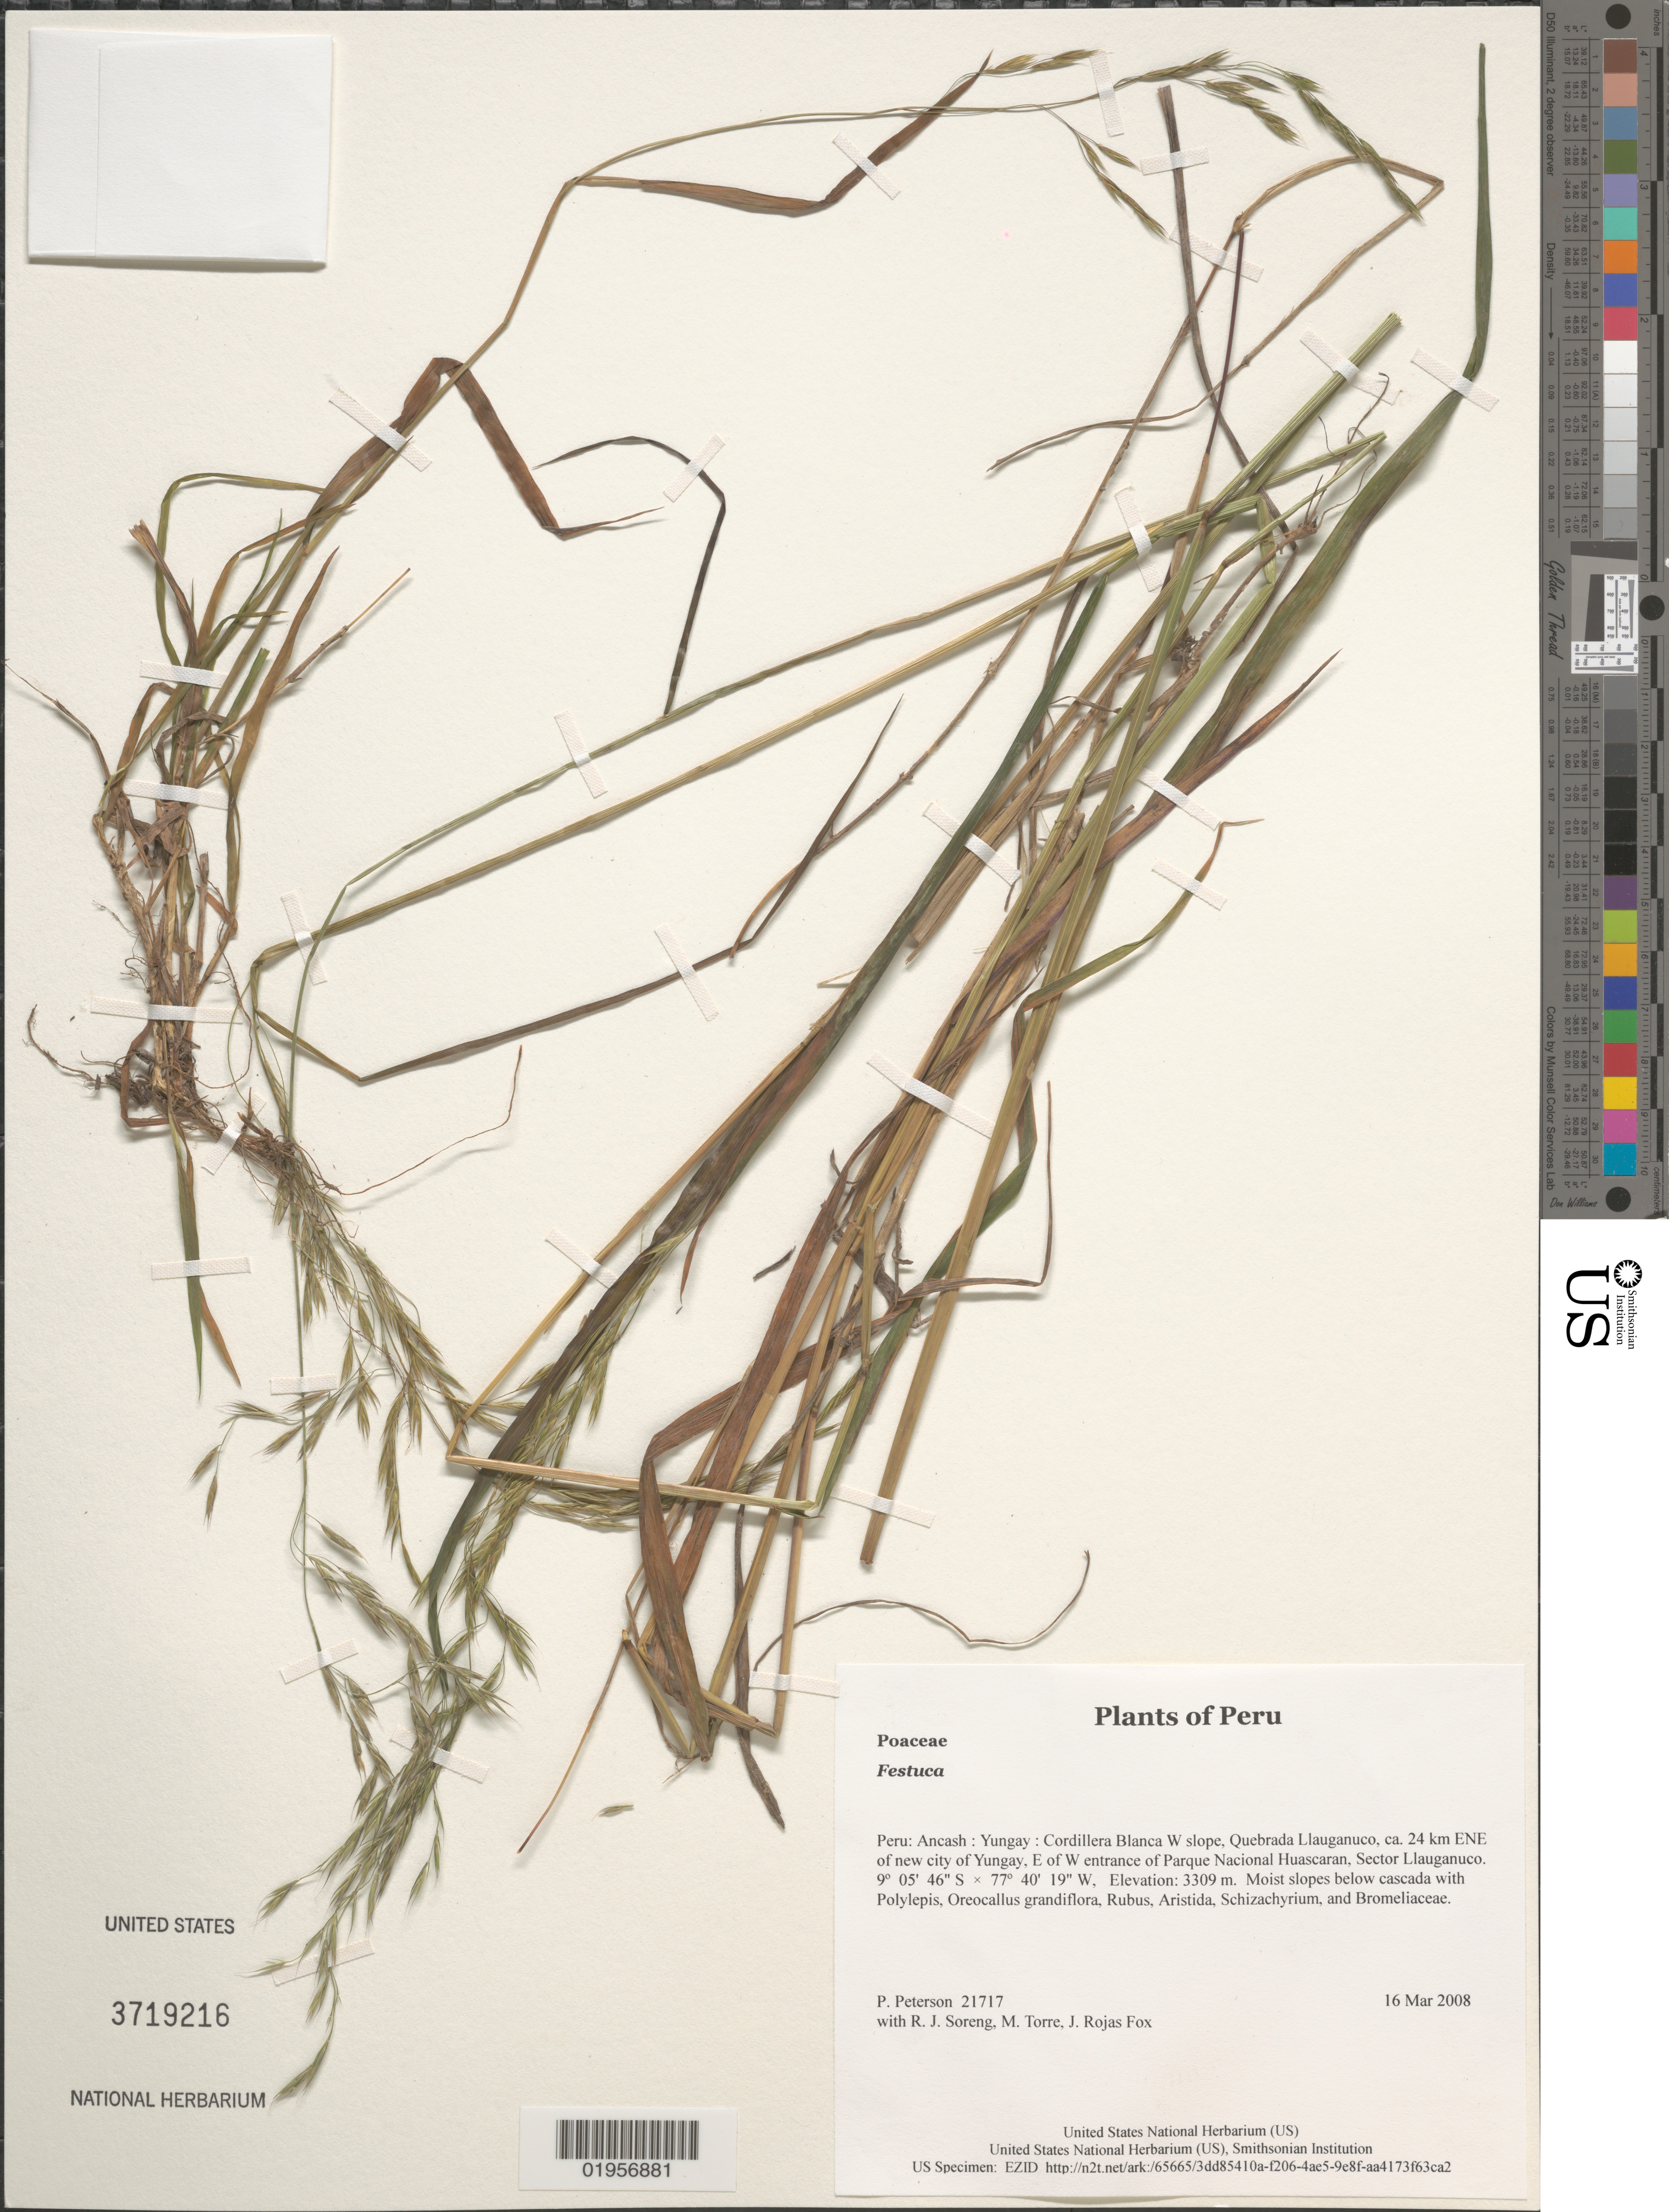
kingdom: Plantae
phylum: Tracheophyta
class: Liliopsida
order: Poales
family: Poaceae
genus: Festuca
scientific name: Festuca sp.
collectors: P. M. Peterson, R. J. Soreng, M. Torre & J. Rojas Fox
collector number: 21717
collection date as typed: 16 Mar 2008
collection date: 2008-03-16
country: Peru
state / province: Ancash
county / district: Yungay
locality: Cordillera Blanca W slope, Quebrada Llauganuco, ca. 24 km ENE of new city of Yungay, E of W entrance of Parque Nacional Huascaran, Sector Llauganuco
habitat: Moist slopes below cascada with Polylepis, Oreocallus grandiflora, Rubus, Aristida, Schizachyrium, and Bromeliaceae.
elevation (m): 3309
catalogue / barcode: US 3719216